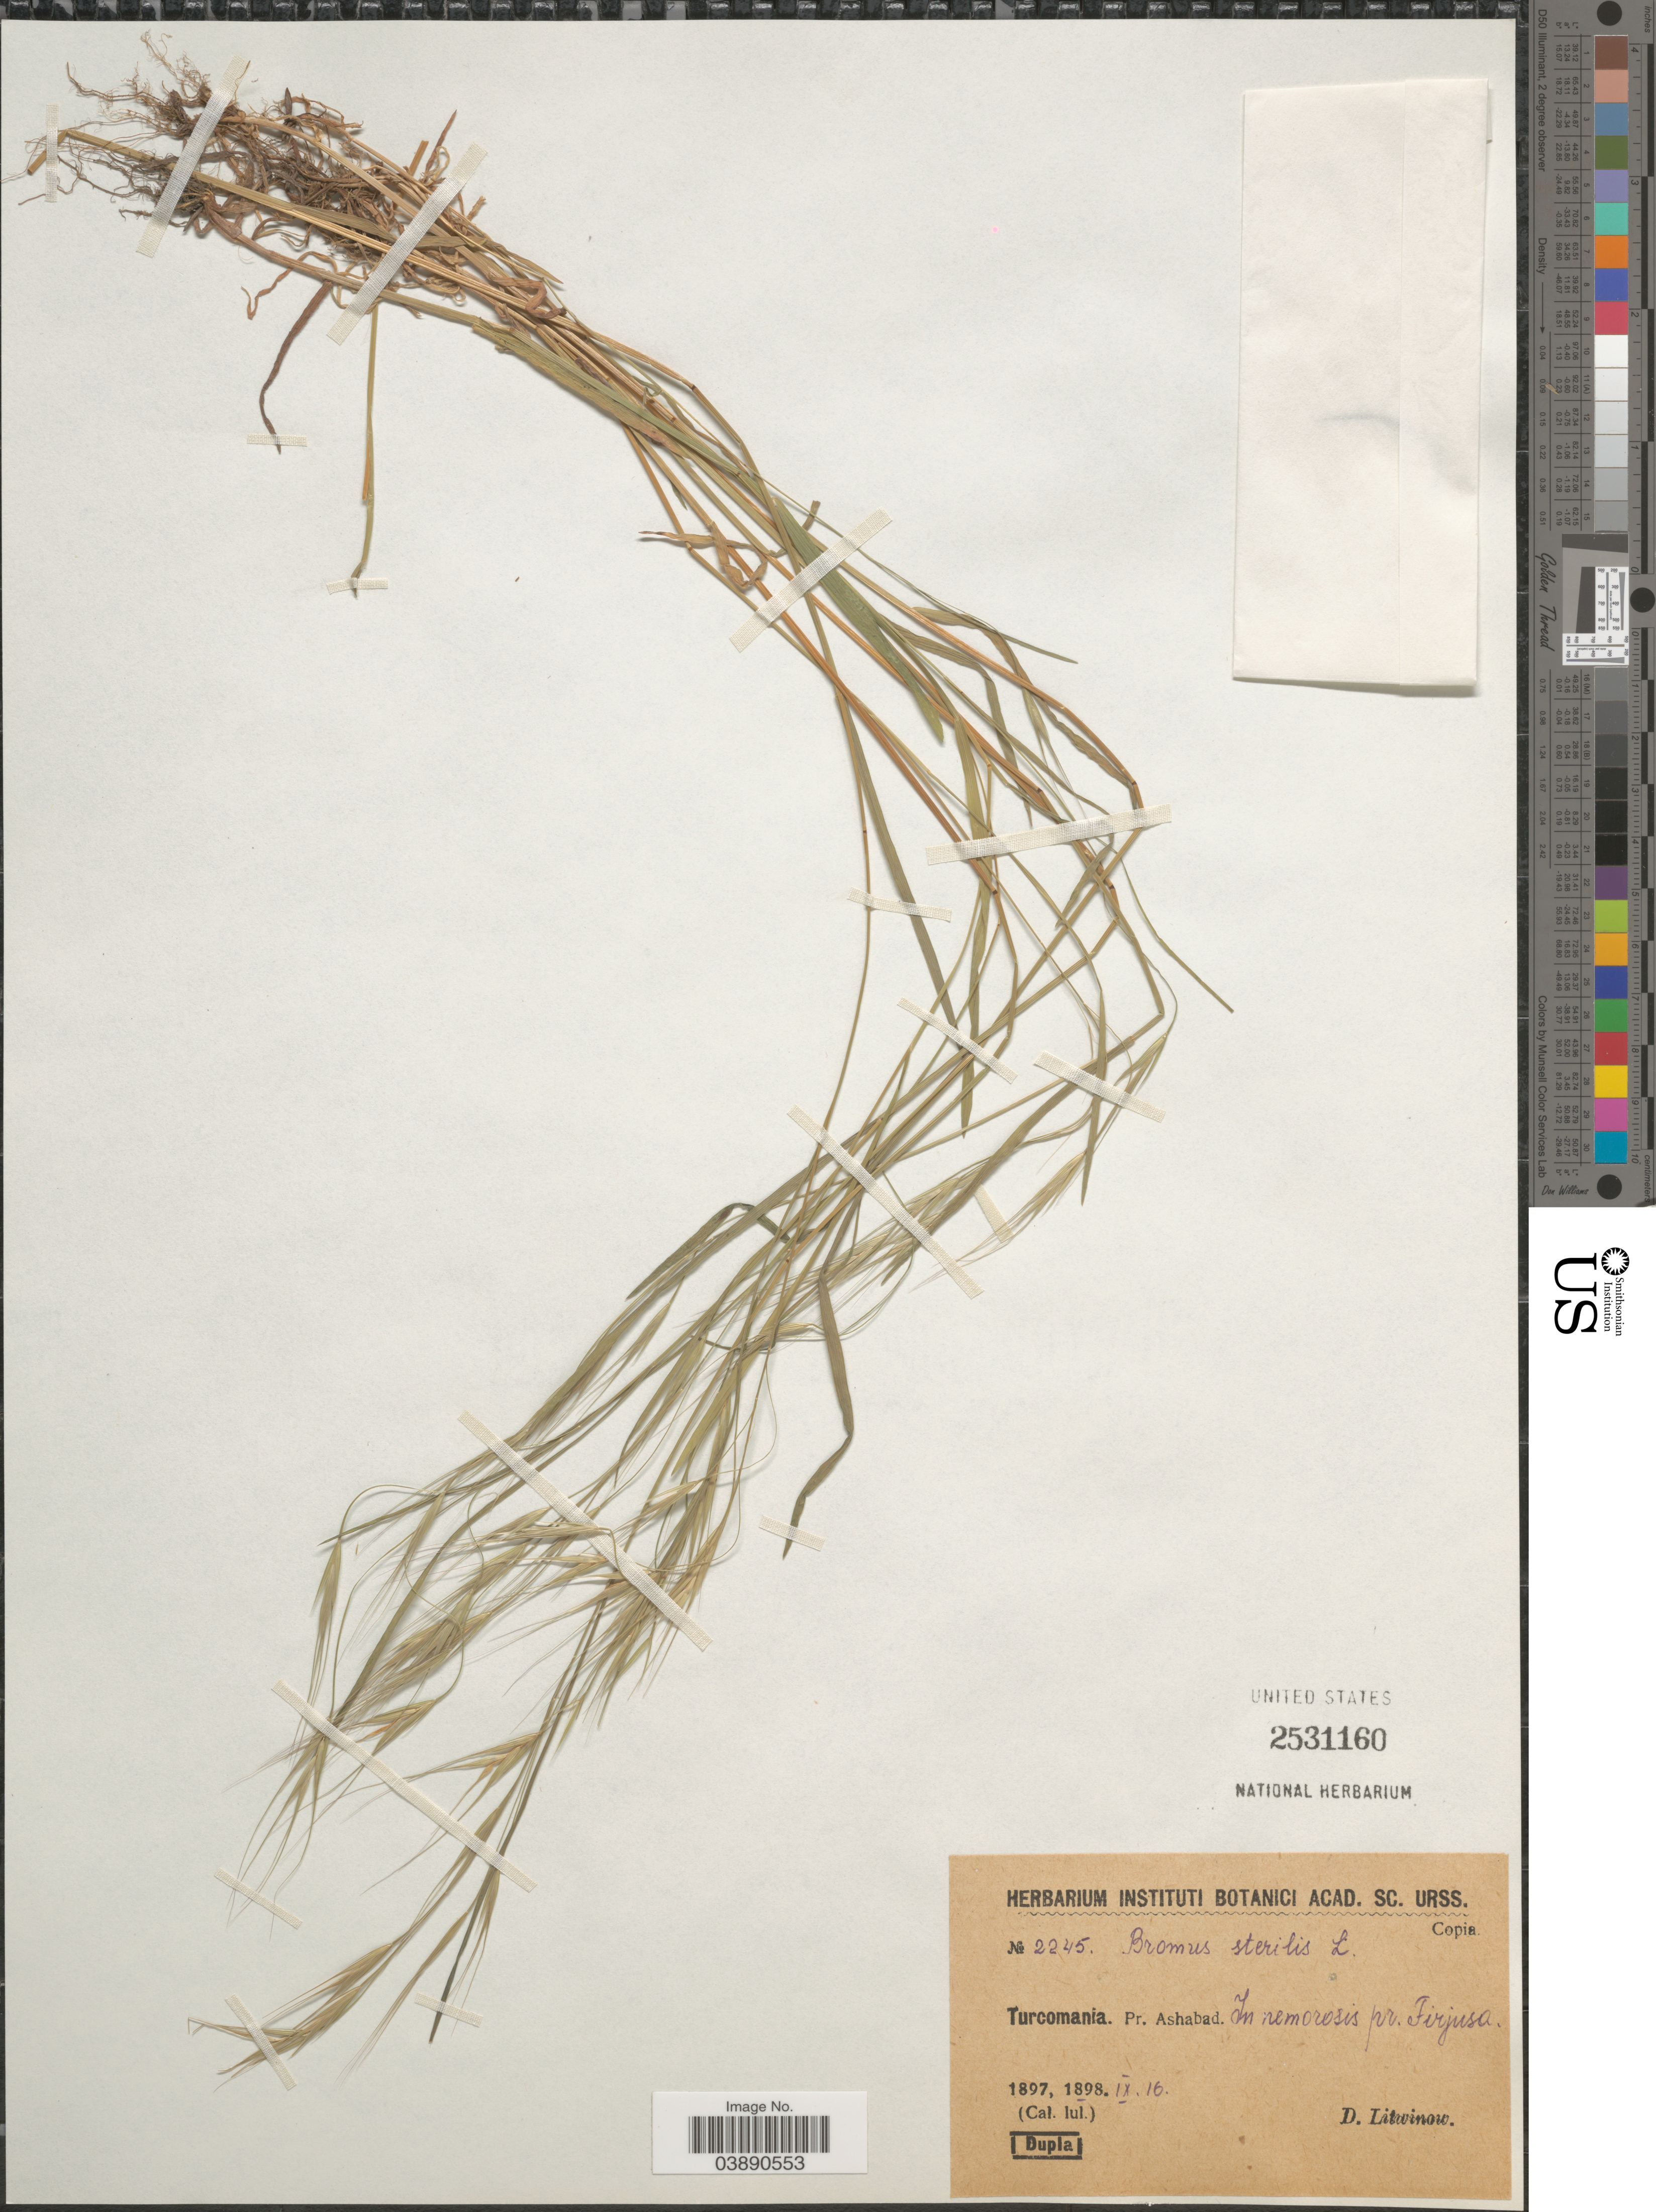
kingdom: Plantae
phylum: Tracheophyta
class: Liliopsida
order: Poales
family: Poaceae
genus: Bromus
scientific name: Bromus sterilis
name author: L.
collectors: D. Litwinow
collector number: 2245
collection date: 1898-09-16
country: Turkmenistan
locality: Turcomania. Pr. Ashabad. In nemorosis pr. Firjusa.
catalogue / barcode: US 2531160